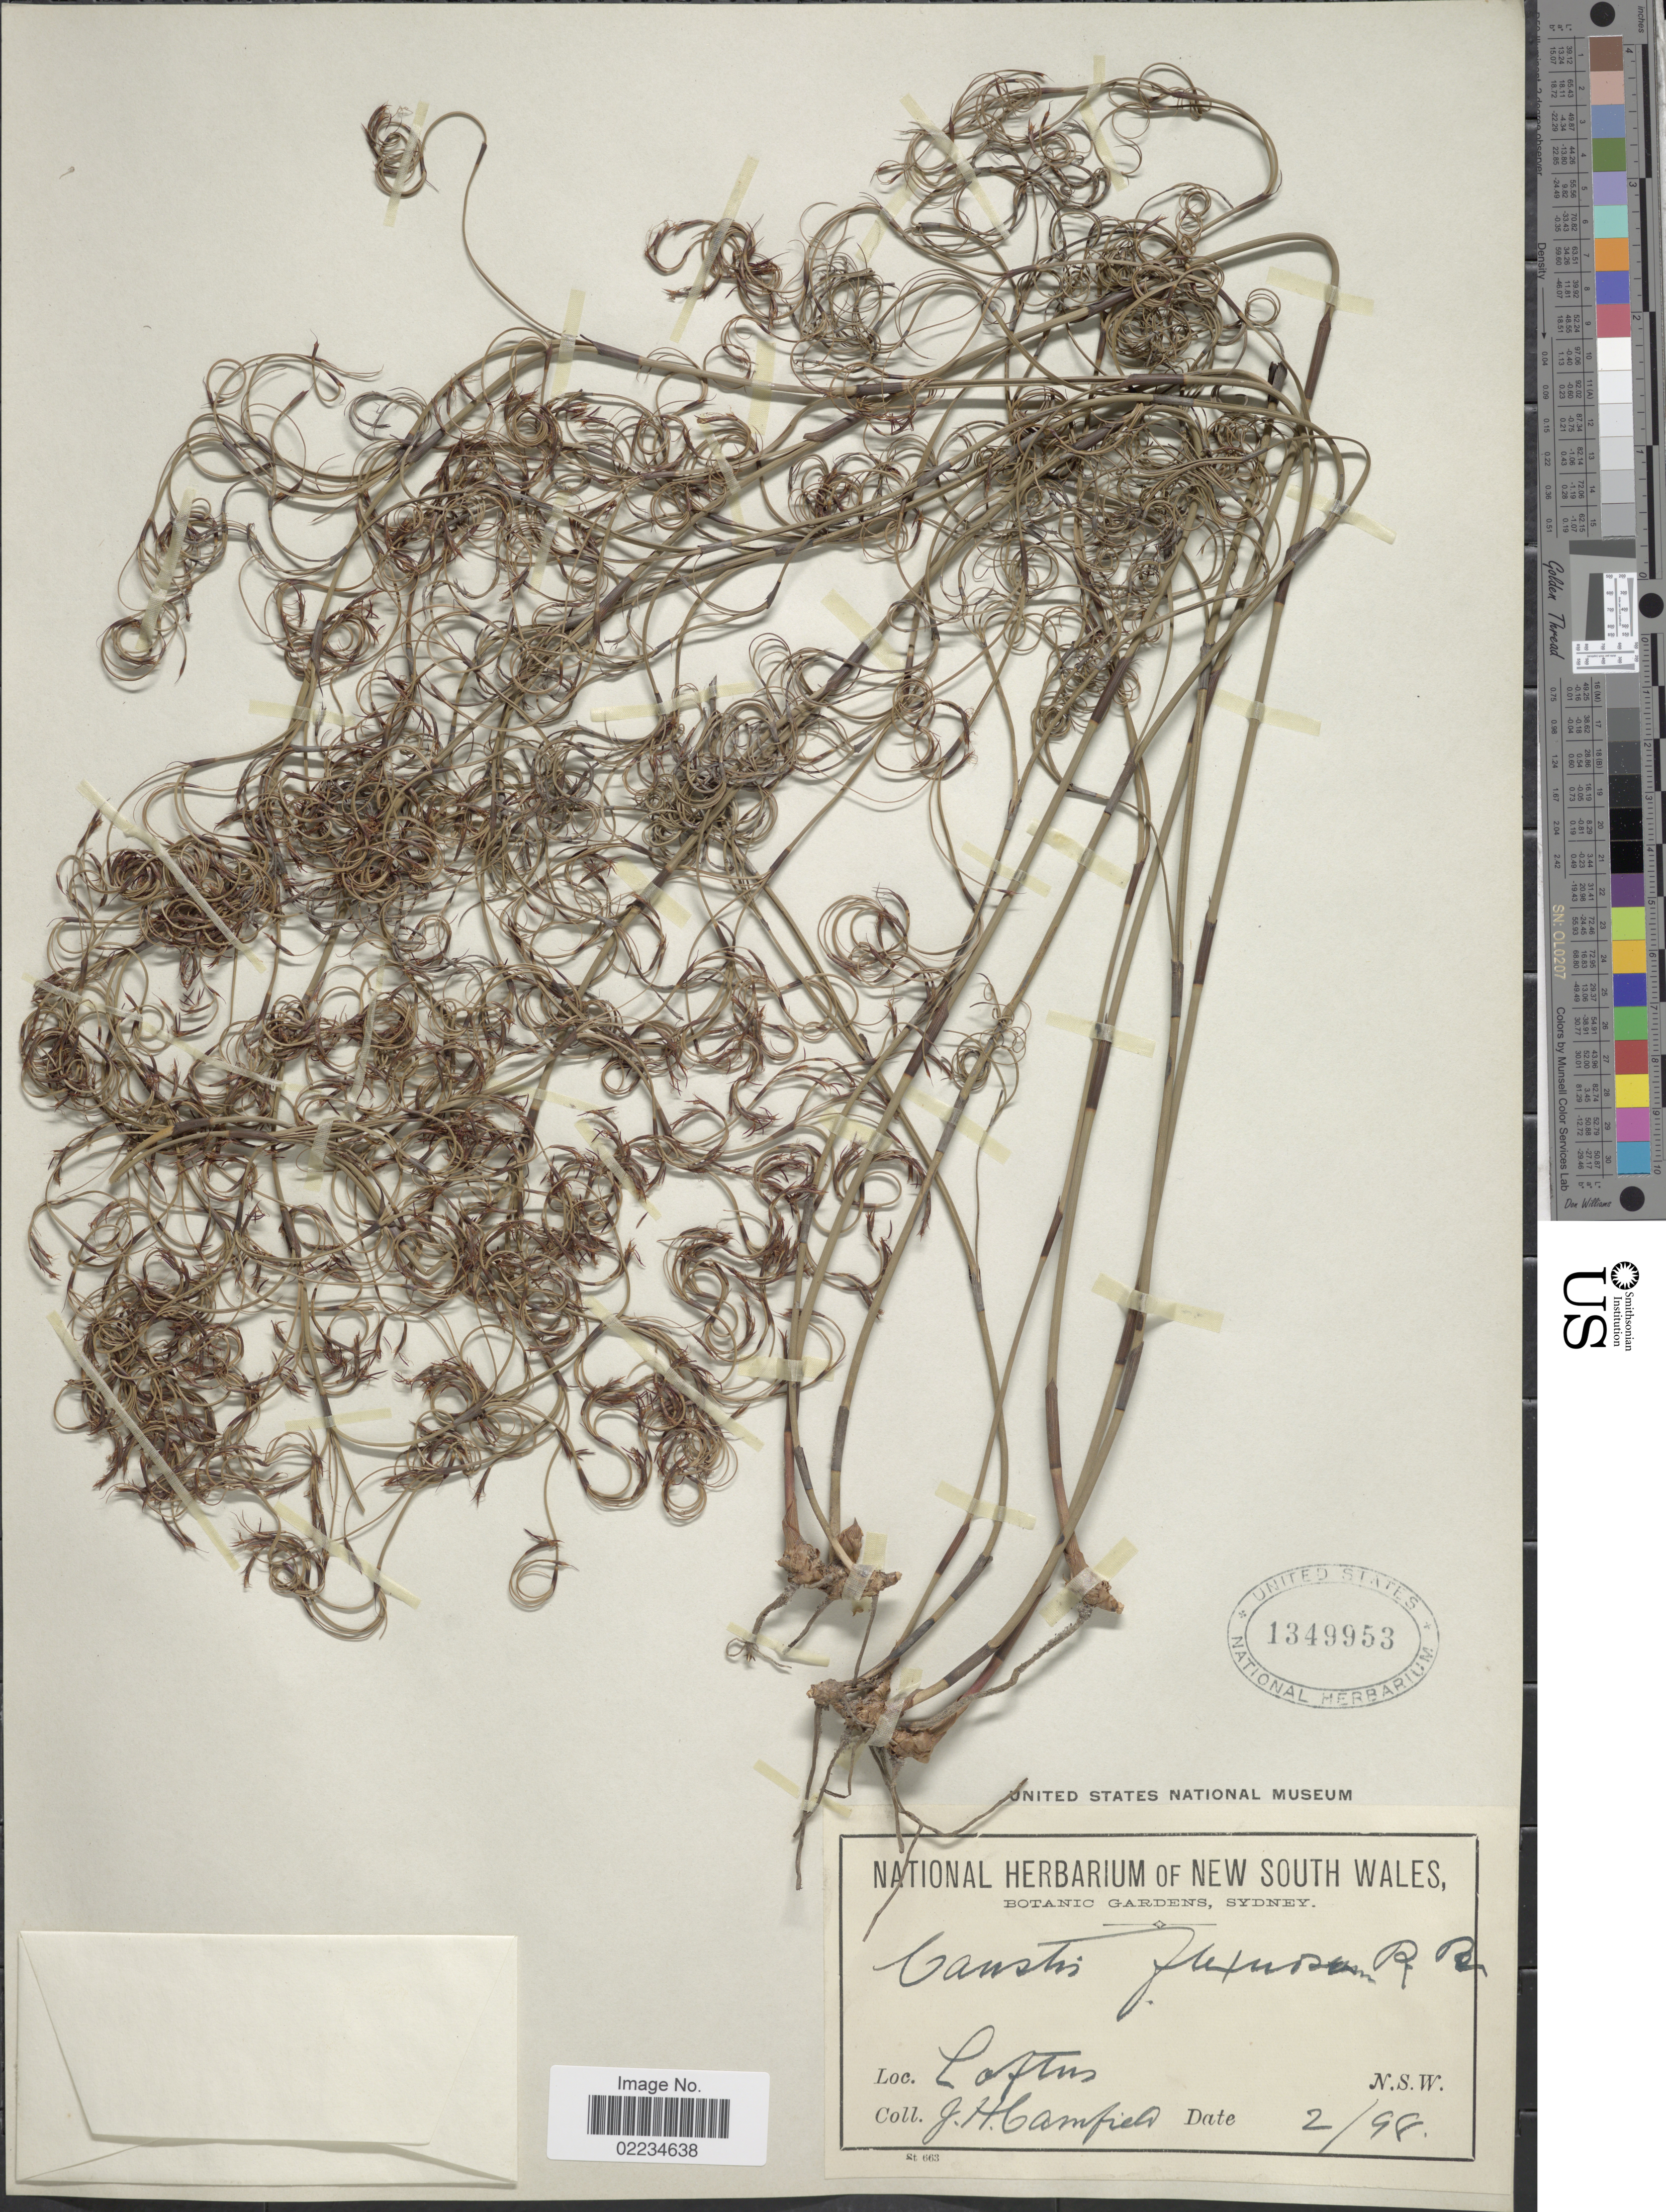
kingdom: Plantae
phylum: Tracheophyta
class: Liliopsida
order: Poales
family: Cyperaceae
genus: Caustis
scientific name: Caustis flexuosa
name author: R. Br.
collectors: J. Camfield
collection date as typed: Transcribed d/m/y: /2/98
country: Australia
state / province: New South Wales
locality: Loftus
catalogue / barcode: US 1349953